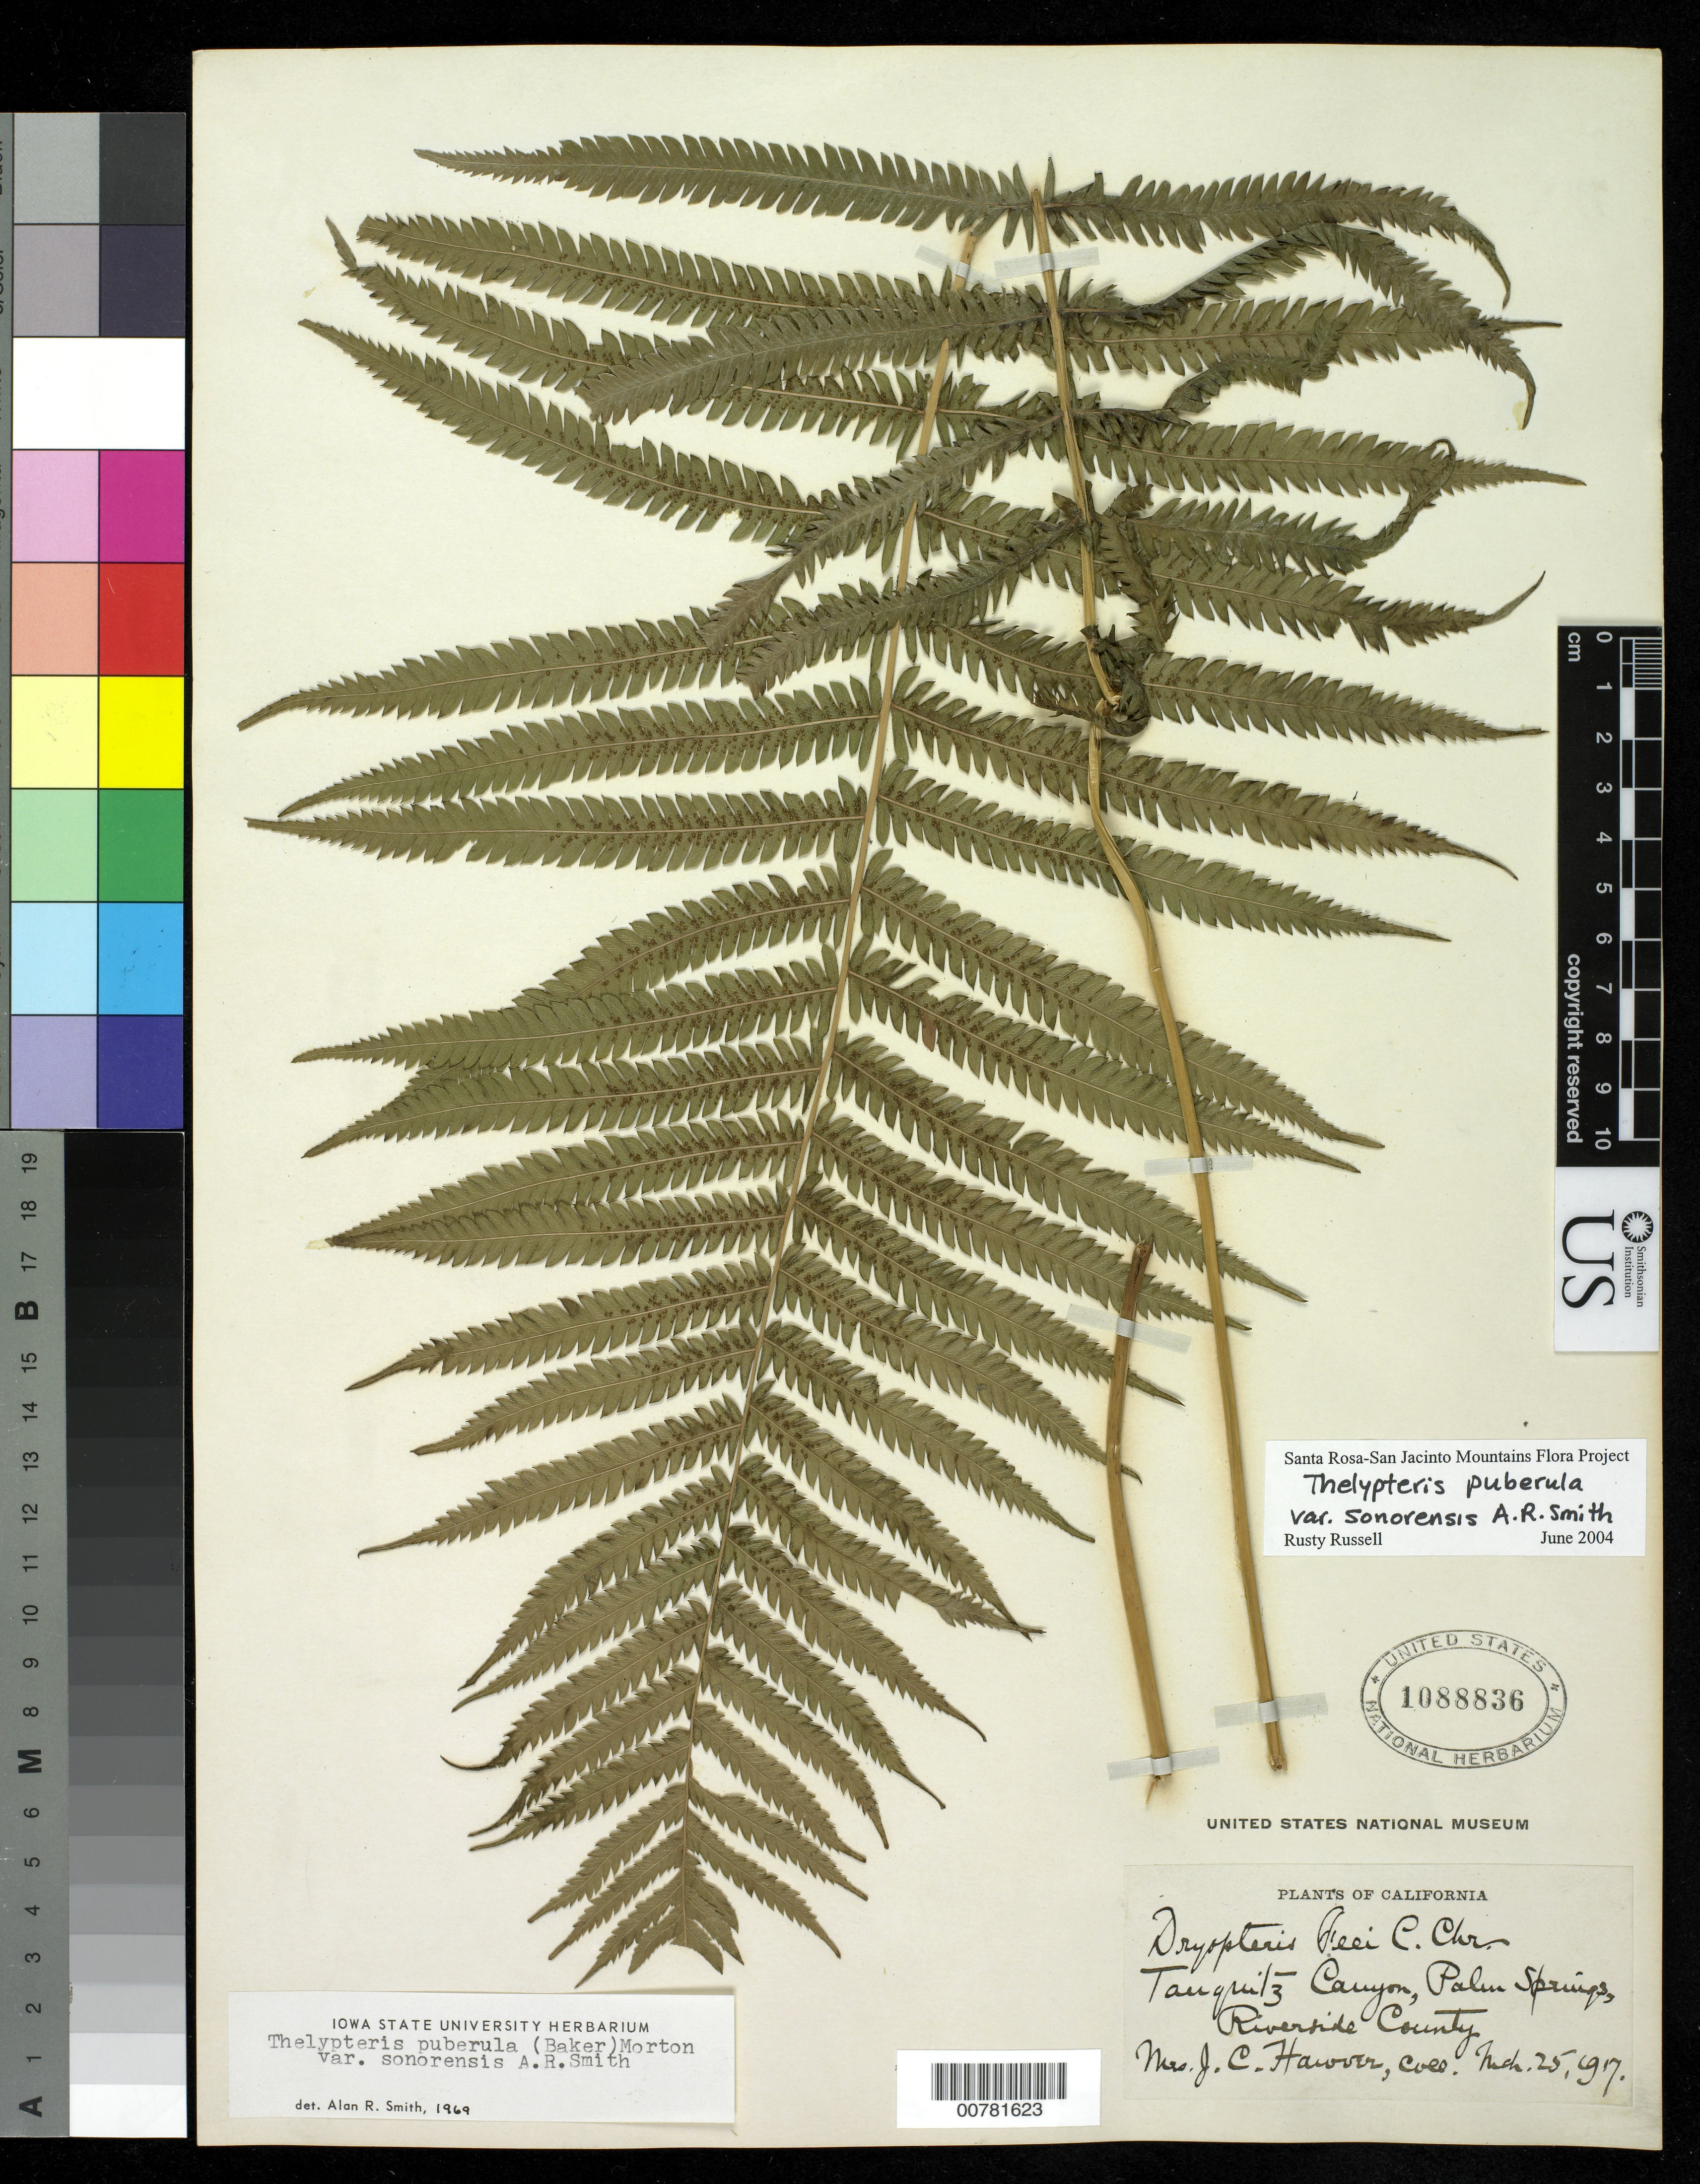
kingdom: Plantae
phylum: Tracheophyta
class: Polypodiopsida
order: Polypodiales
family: Thelypteridaceae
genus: Christella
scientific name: Christella puberula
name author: (Baker) Á. Löve & D. Löve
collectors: J. Hawver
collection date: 1917-03-25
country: United States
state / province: California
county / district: Riverside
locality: Tauquitz Canyon, Palm Springs, Riverside County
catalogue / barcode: US 1088836